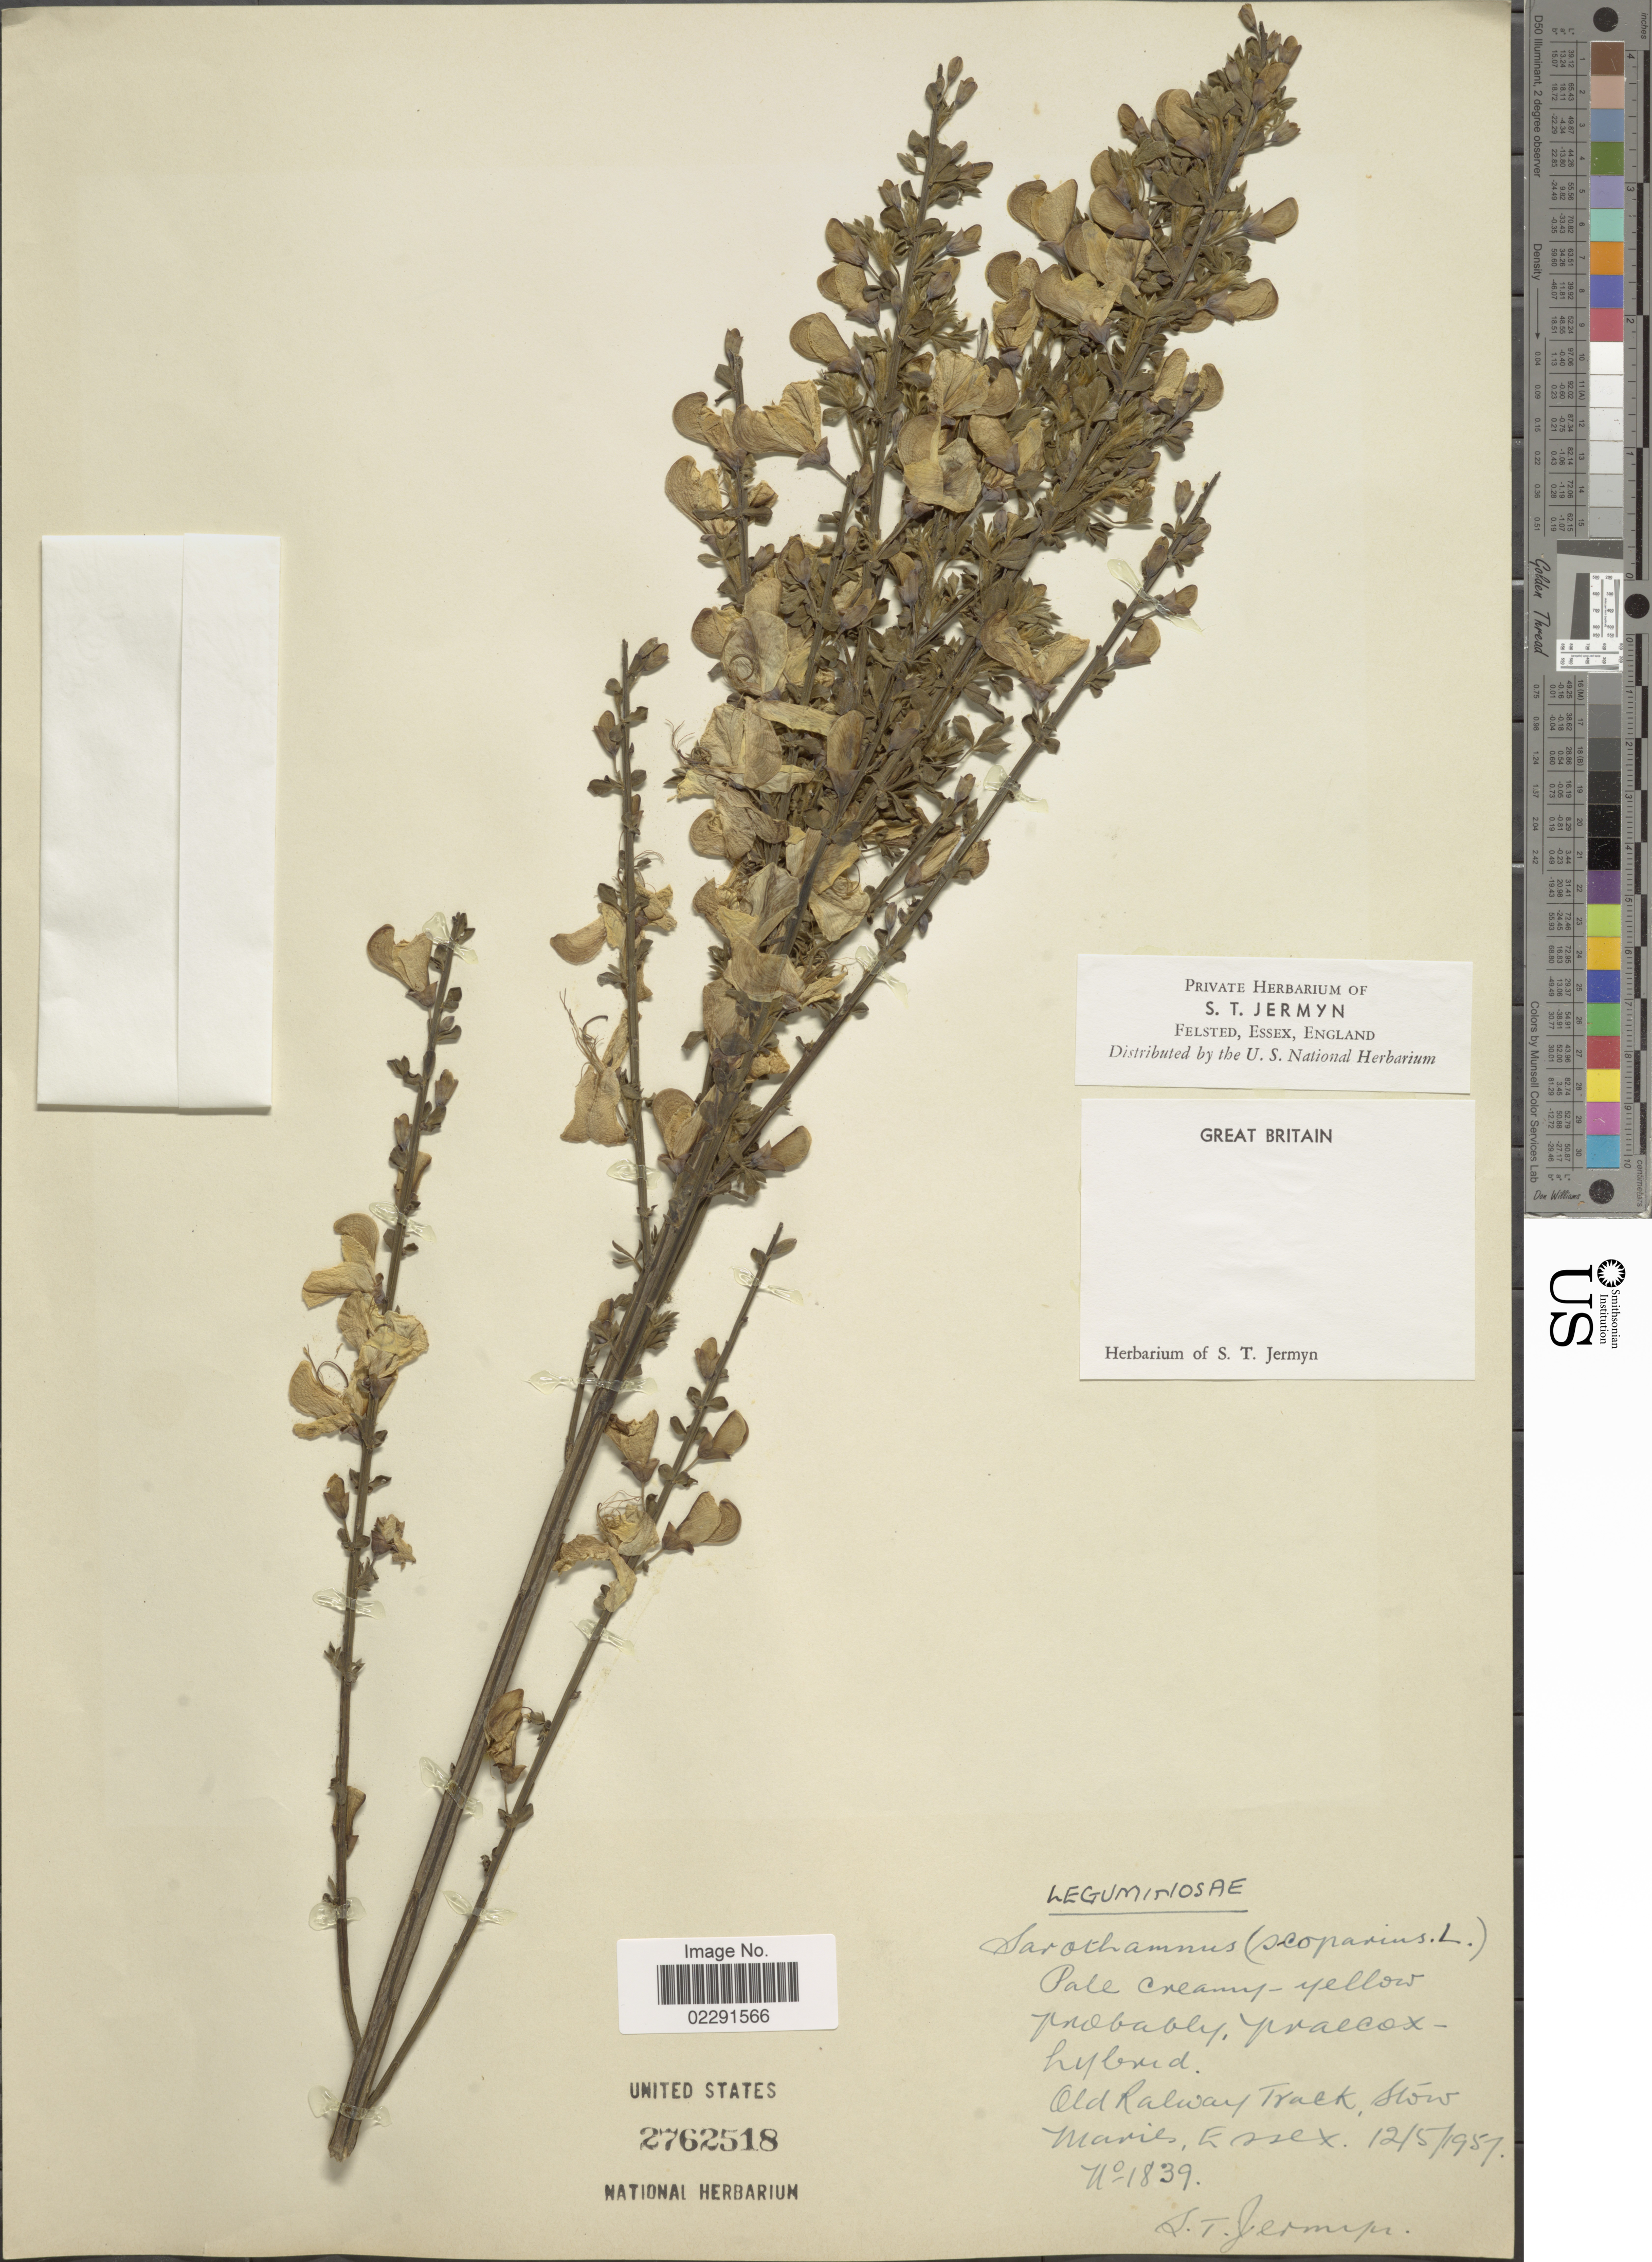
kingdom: Plantae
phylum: Tracheophyta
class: Magnoliopsida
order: Fabales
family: Fabaceae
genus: Cytisus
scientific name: Cytisus scoparius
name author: (L.) Link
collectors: S. Jermyn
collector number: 1839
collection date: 1957-05-12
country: United Kingdom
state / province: England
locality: Old Railway Track, Stow Maries, Essex.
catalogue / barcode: US 2762518